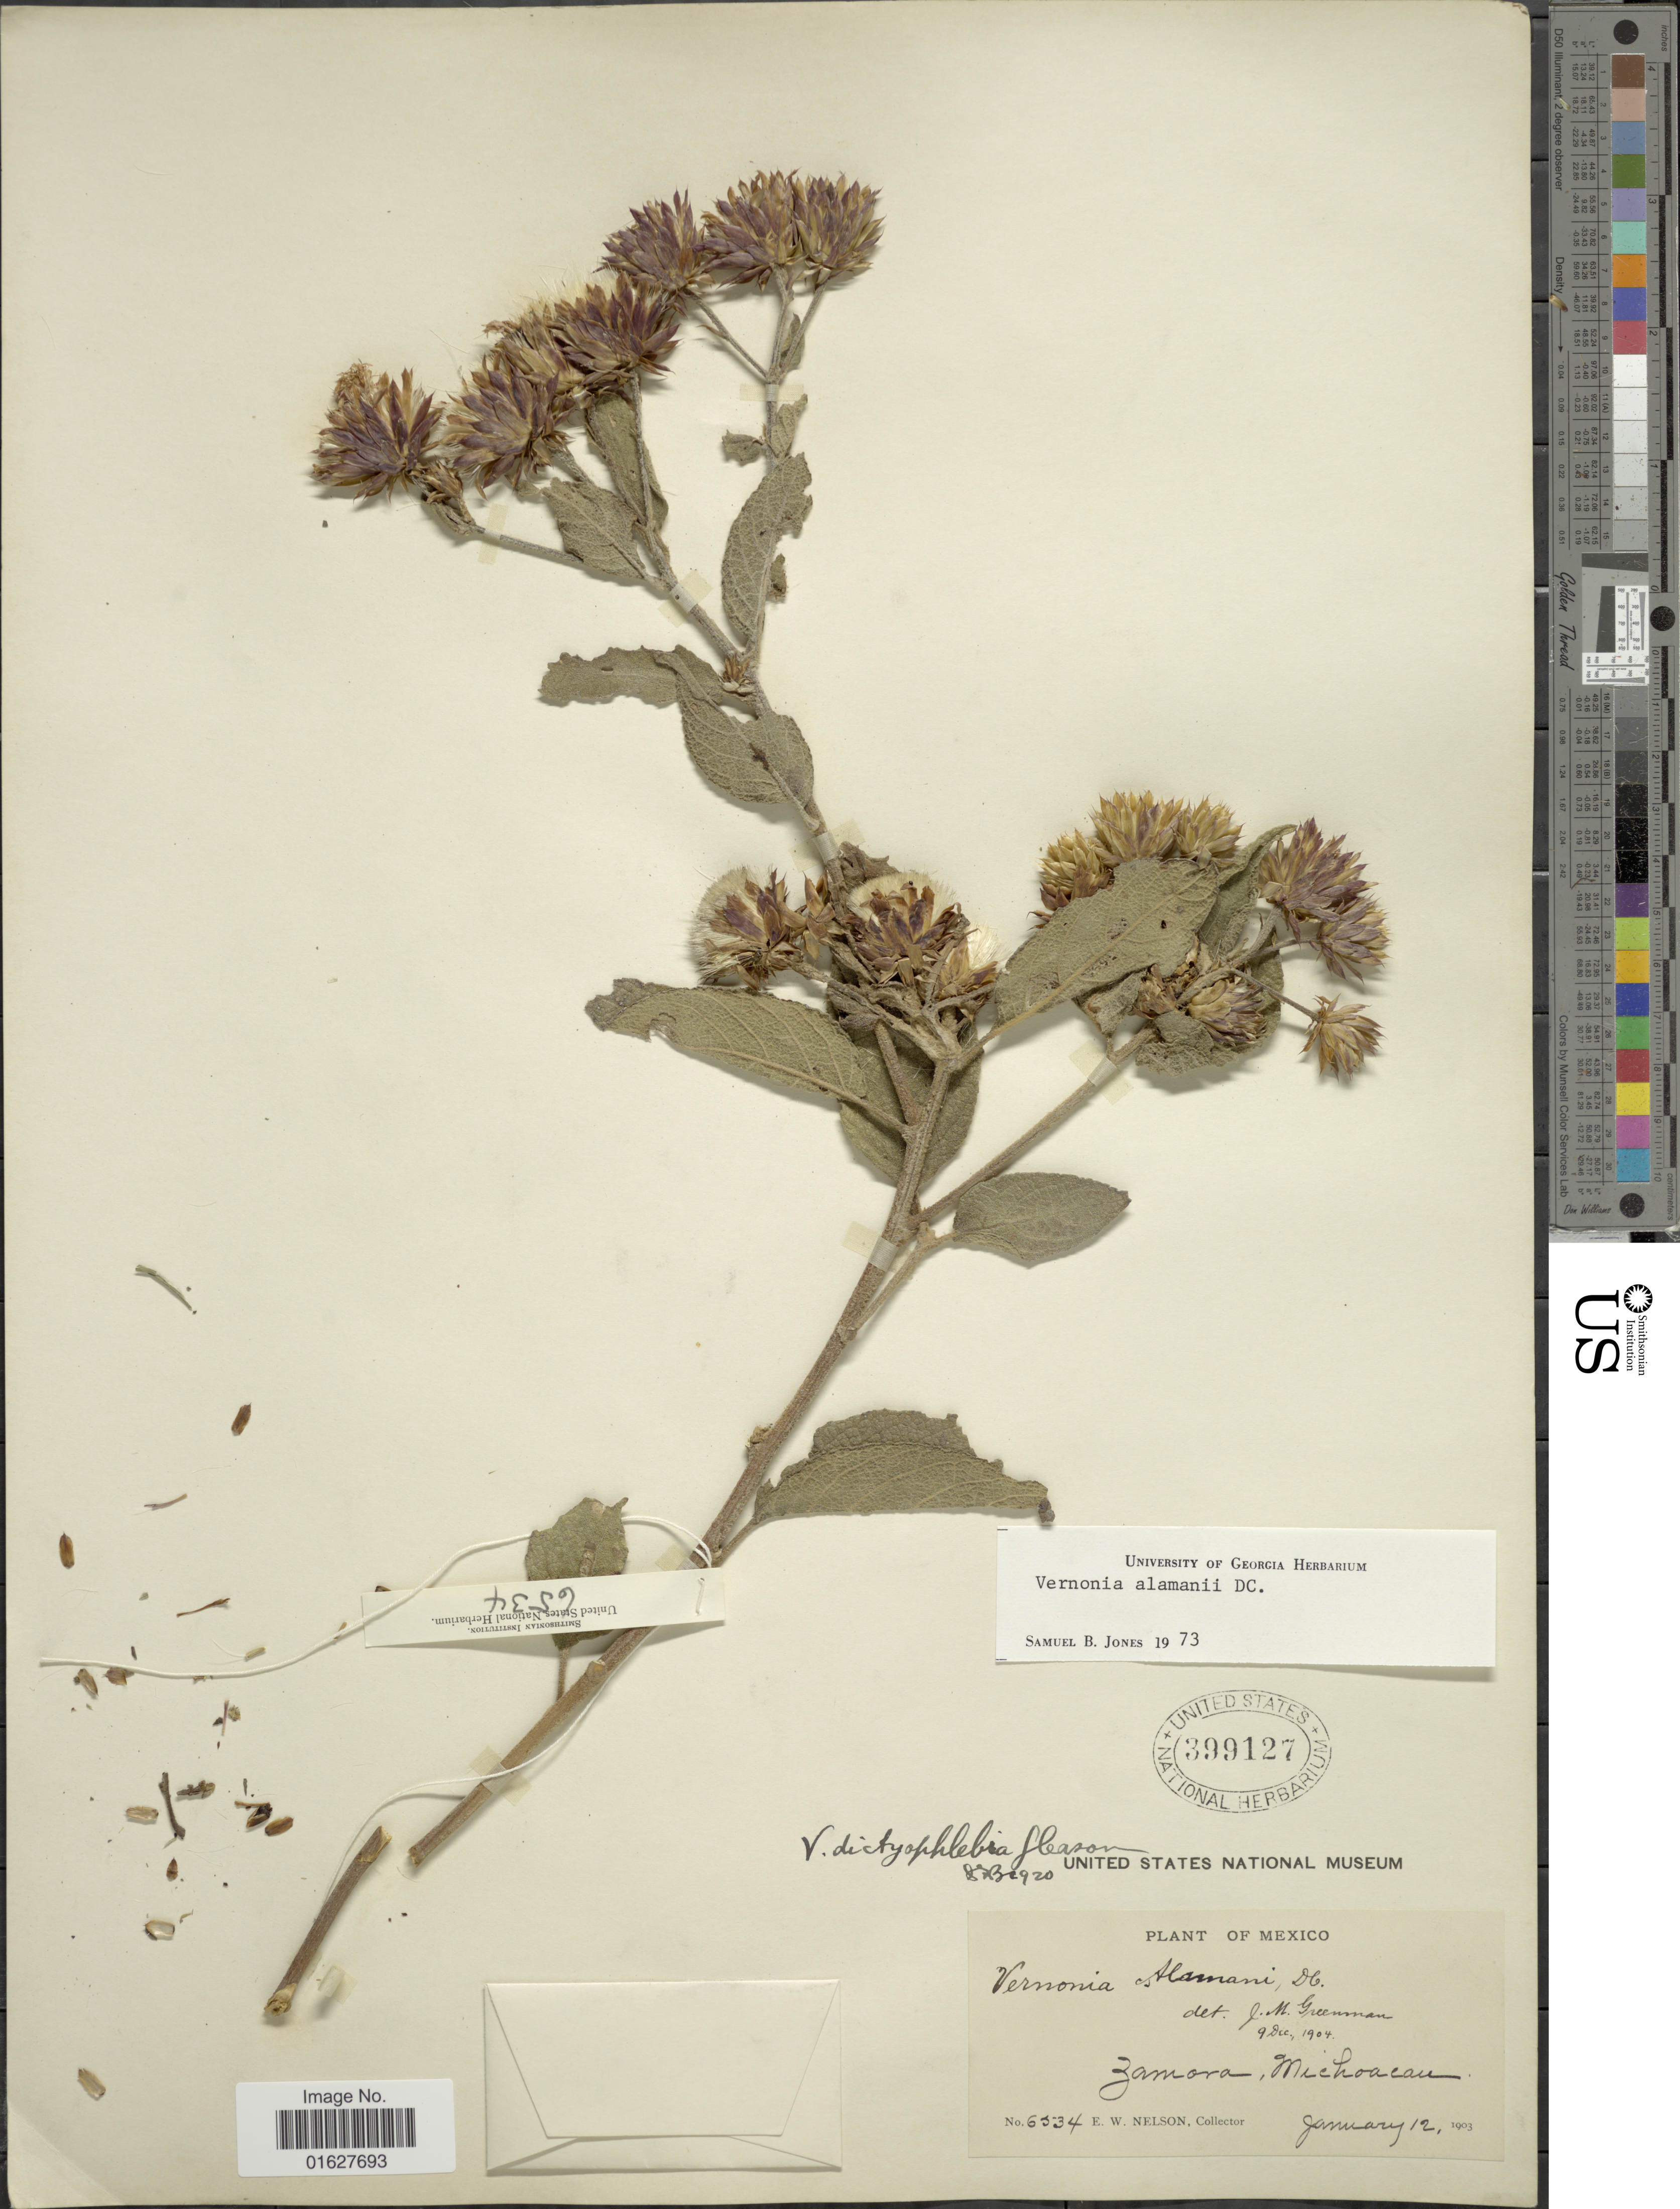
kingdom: Plantae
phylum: Tracheophyta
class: Magnoliopsida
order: Asterales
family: Asteraceae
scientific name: Vickianthus alamanii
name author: (DC.) H. Rob.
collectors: E. W. Nelson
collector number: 6534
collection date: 1903-01-12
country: Mexico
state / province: Michoacán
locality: México. Zamora, Michoacan.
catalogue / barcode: US 399127